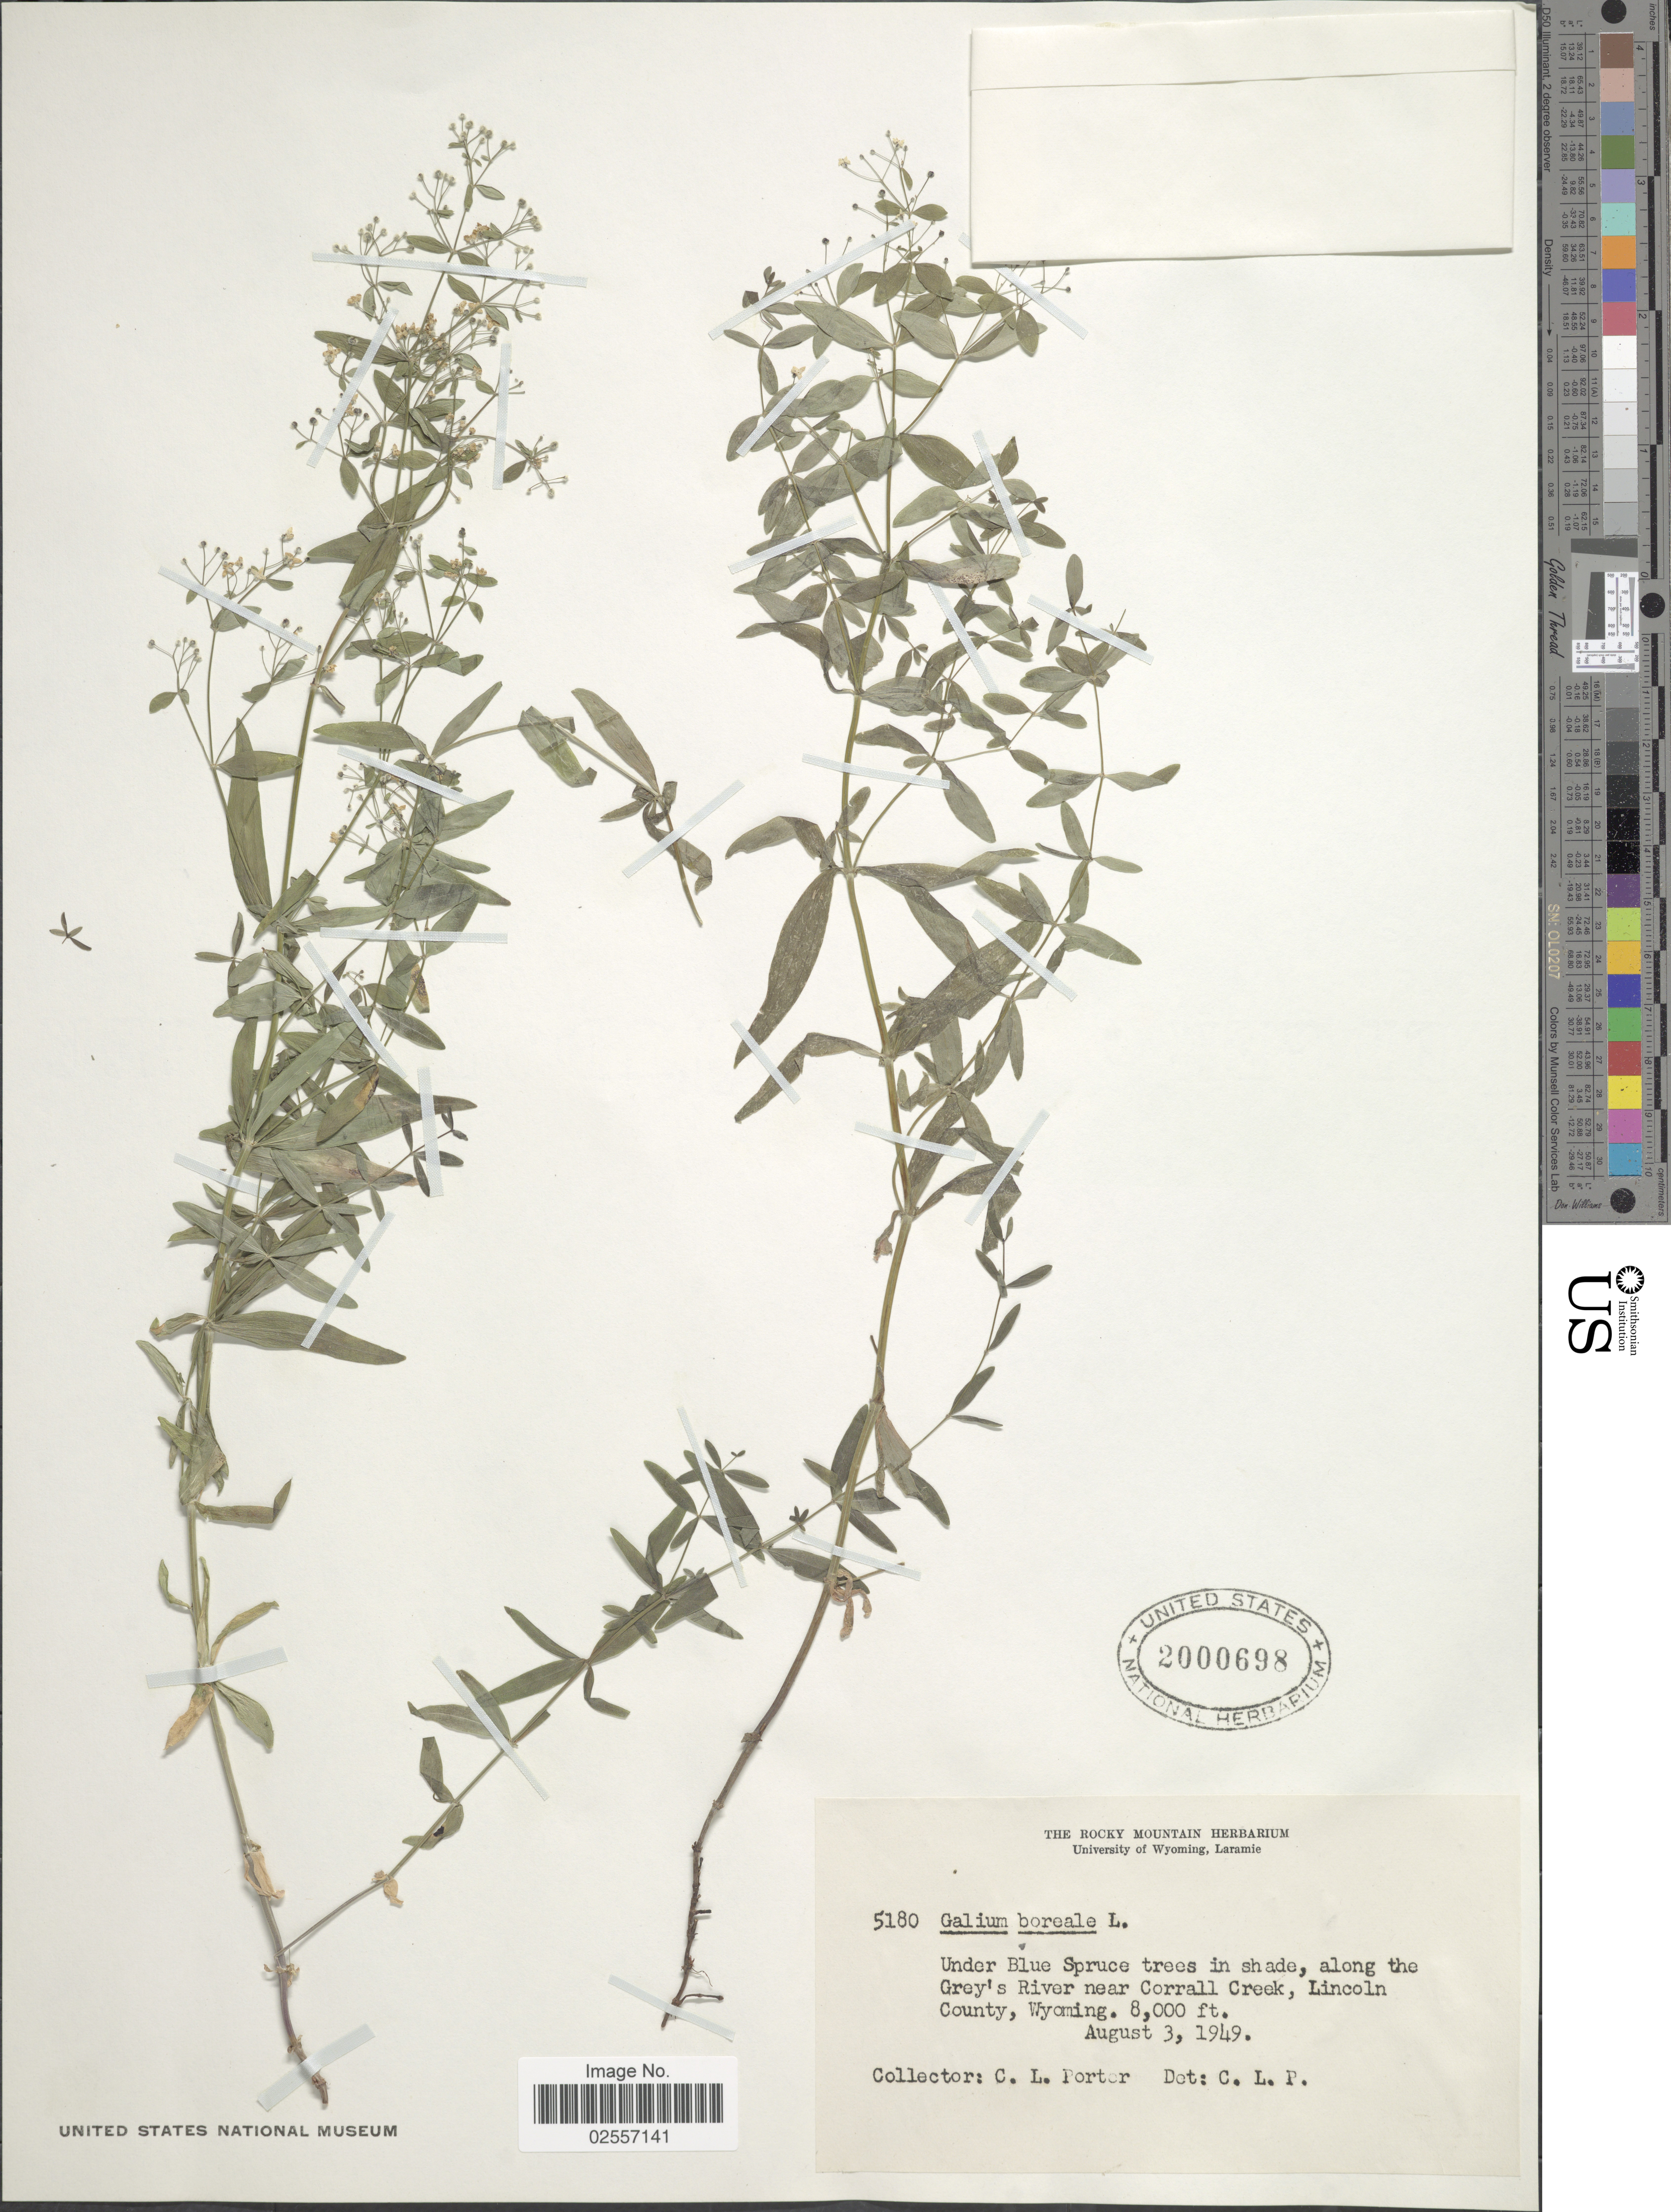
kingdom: Plantae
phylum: Tracheophyta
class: Magnoliopsida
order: Gentianales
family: Rubiaceae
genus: Galium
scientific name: Galium boreale L.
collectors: C. L. Porter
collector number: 5180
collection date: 1949-08-03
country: United States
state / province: Wyoming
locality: Along the Gray's River near Corrall Creek, Lincoln County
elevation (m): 2438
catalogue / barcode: US 2000698